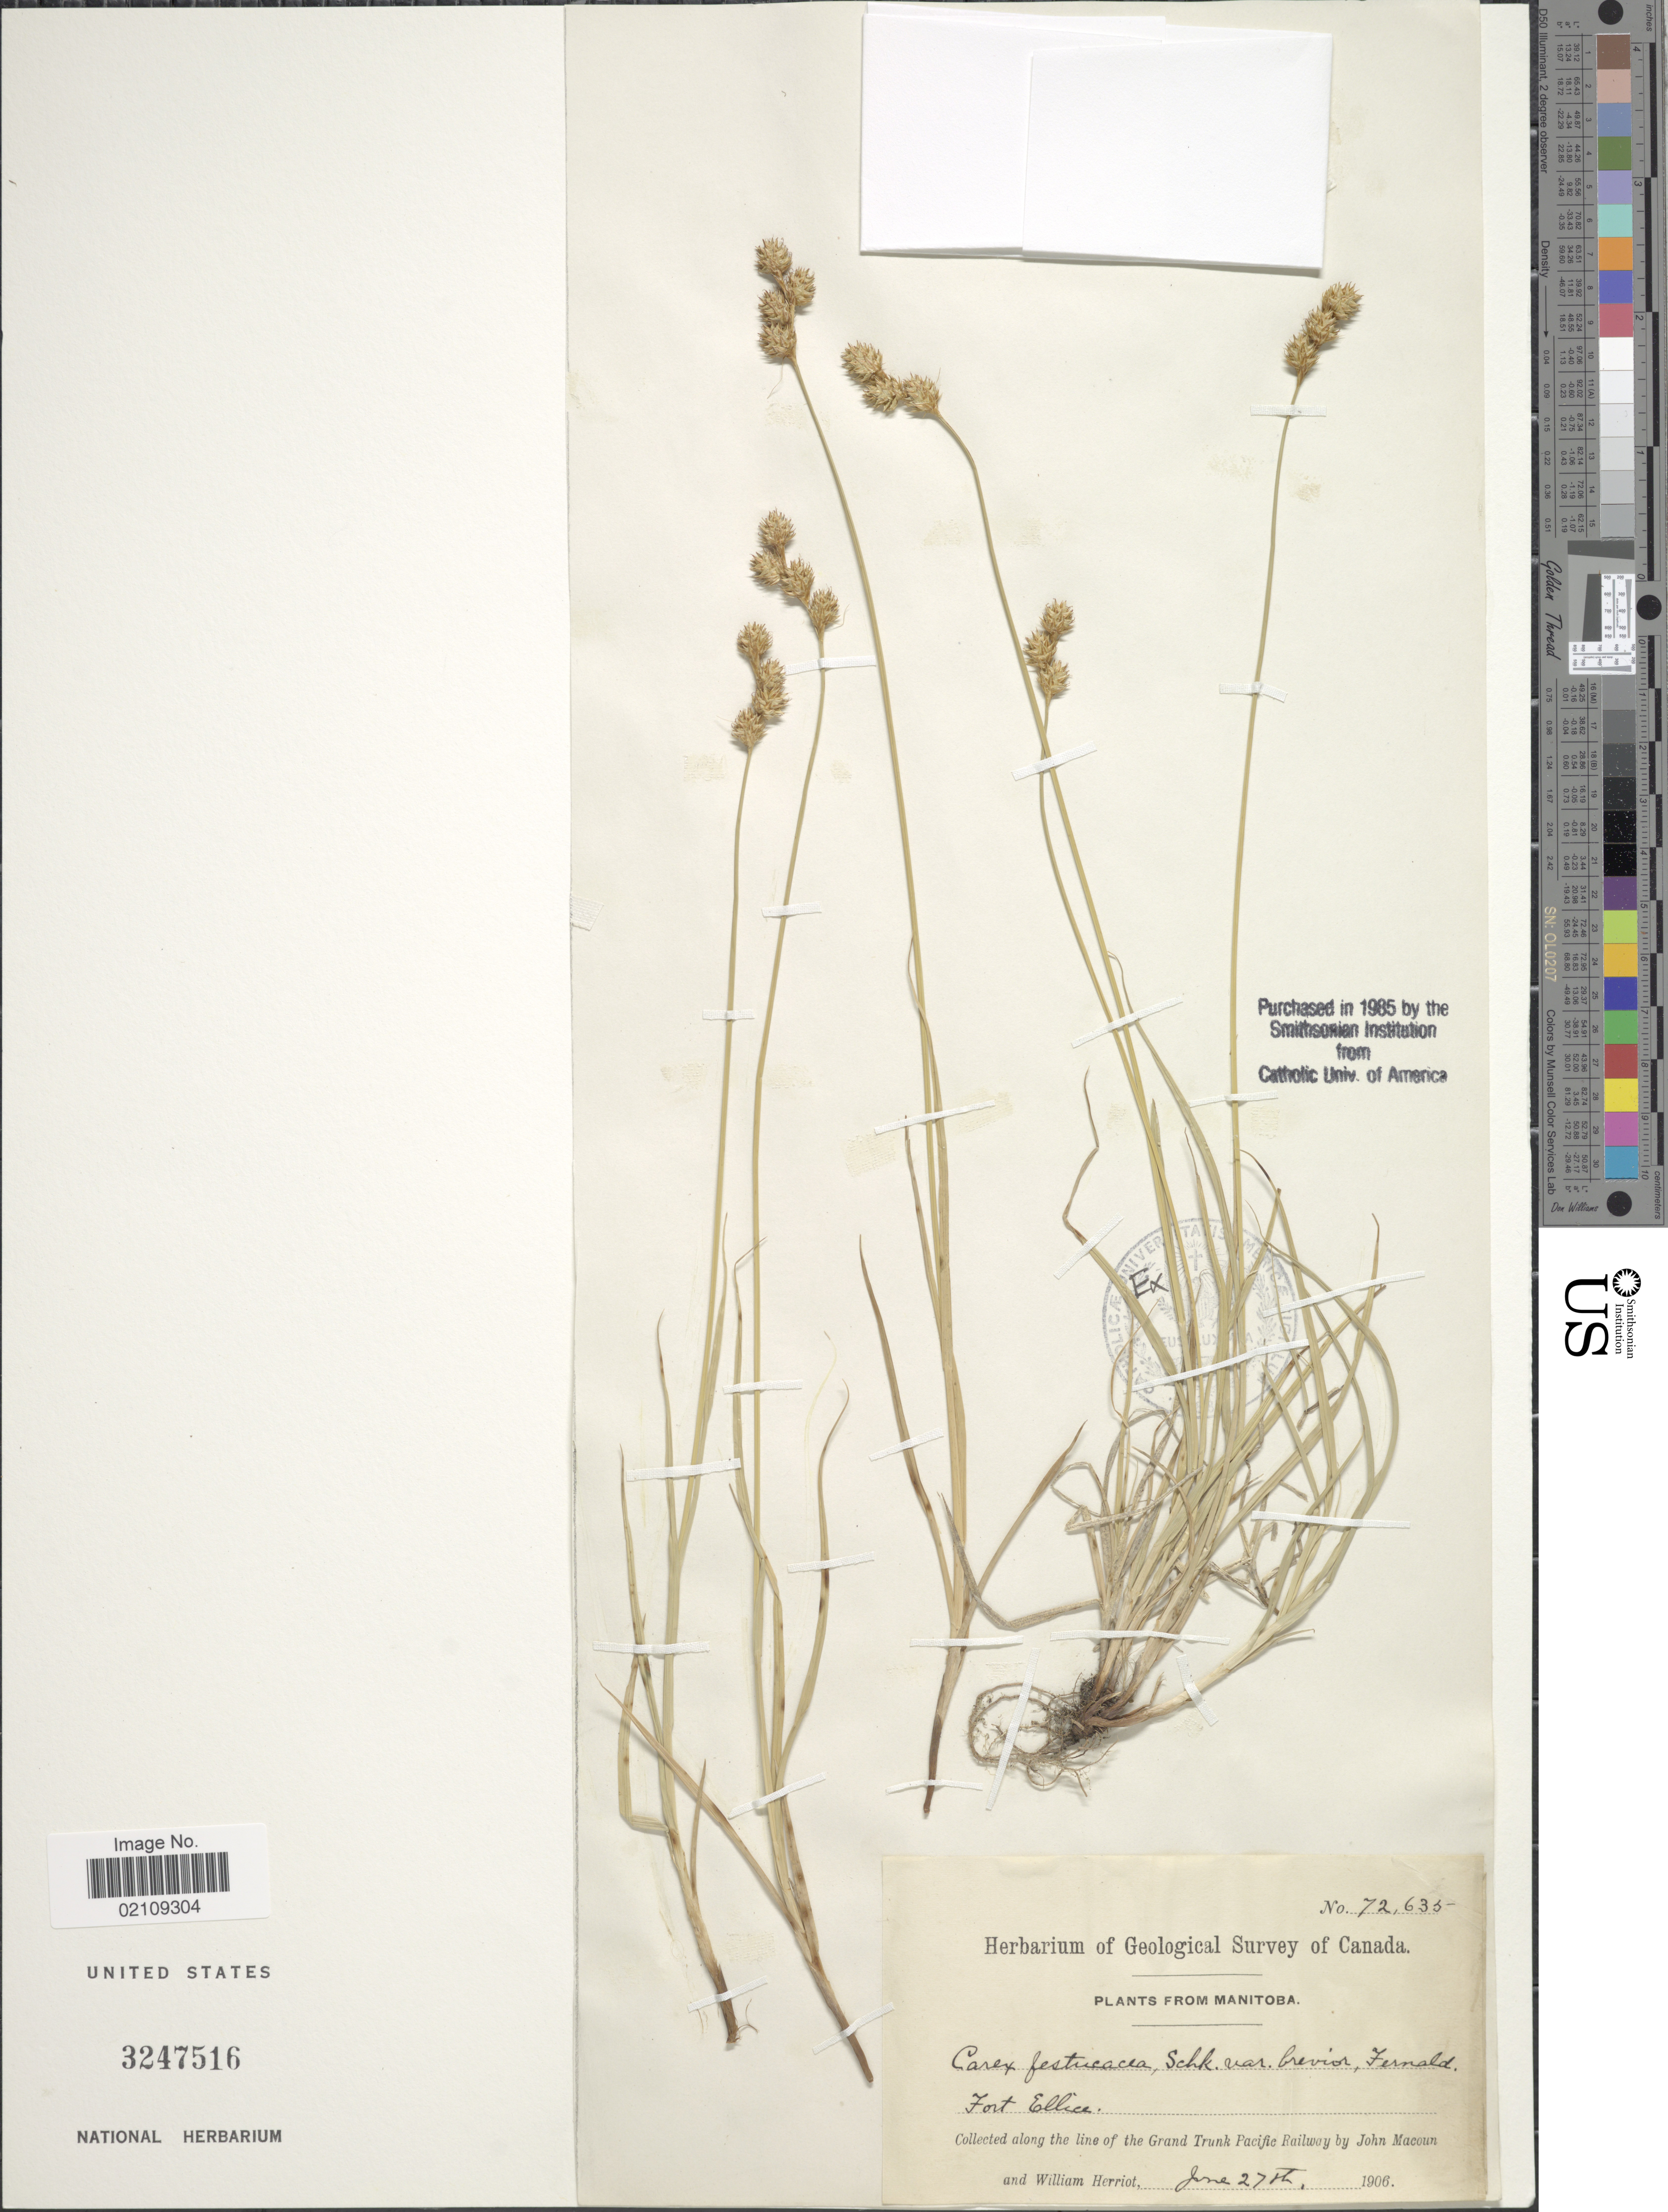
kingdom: Plantae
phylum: Tracheophyta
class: Liliopsida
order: Poales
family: Cyperaceae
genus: Carex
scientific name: Carex festucacea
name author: Willd.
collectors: J. Macoun & W. Herriot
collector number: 72635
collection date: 1906-06-27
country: Canada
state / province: Manitoba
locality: Fort Ellice, along the line of the Grand Trunk Pacific Railway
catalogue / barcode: US 3247516